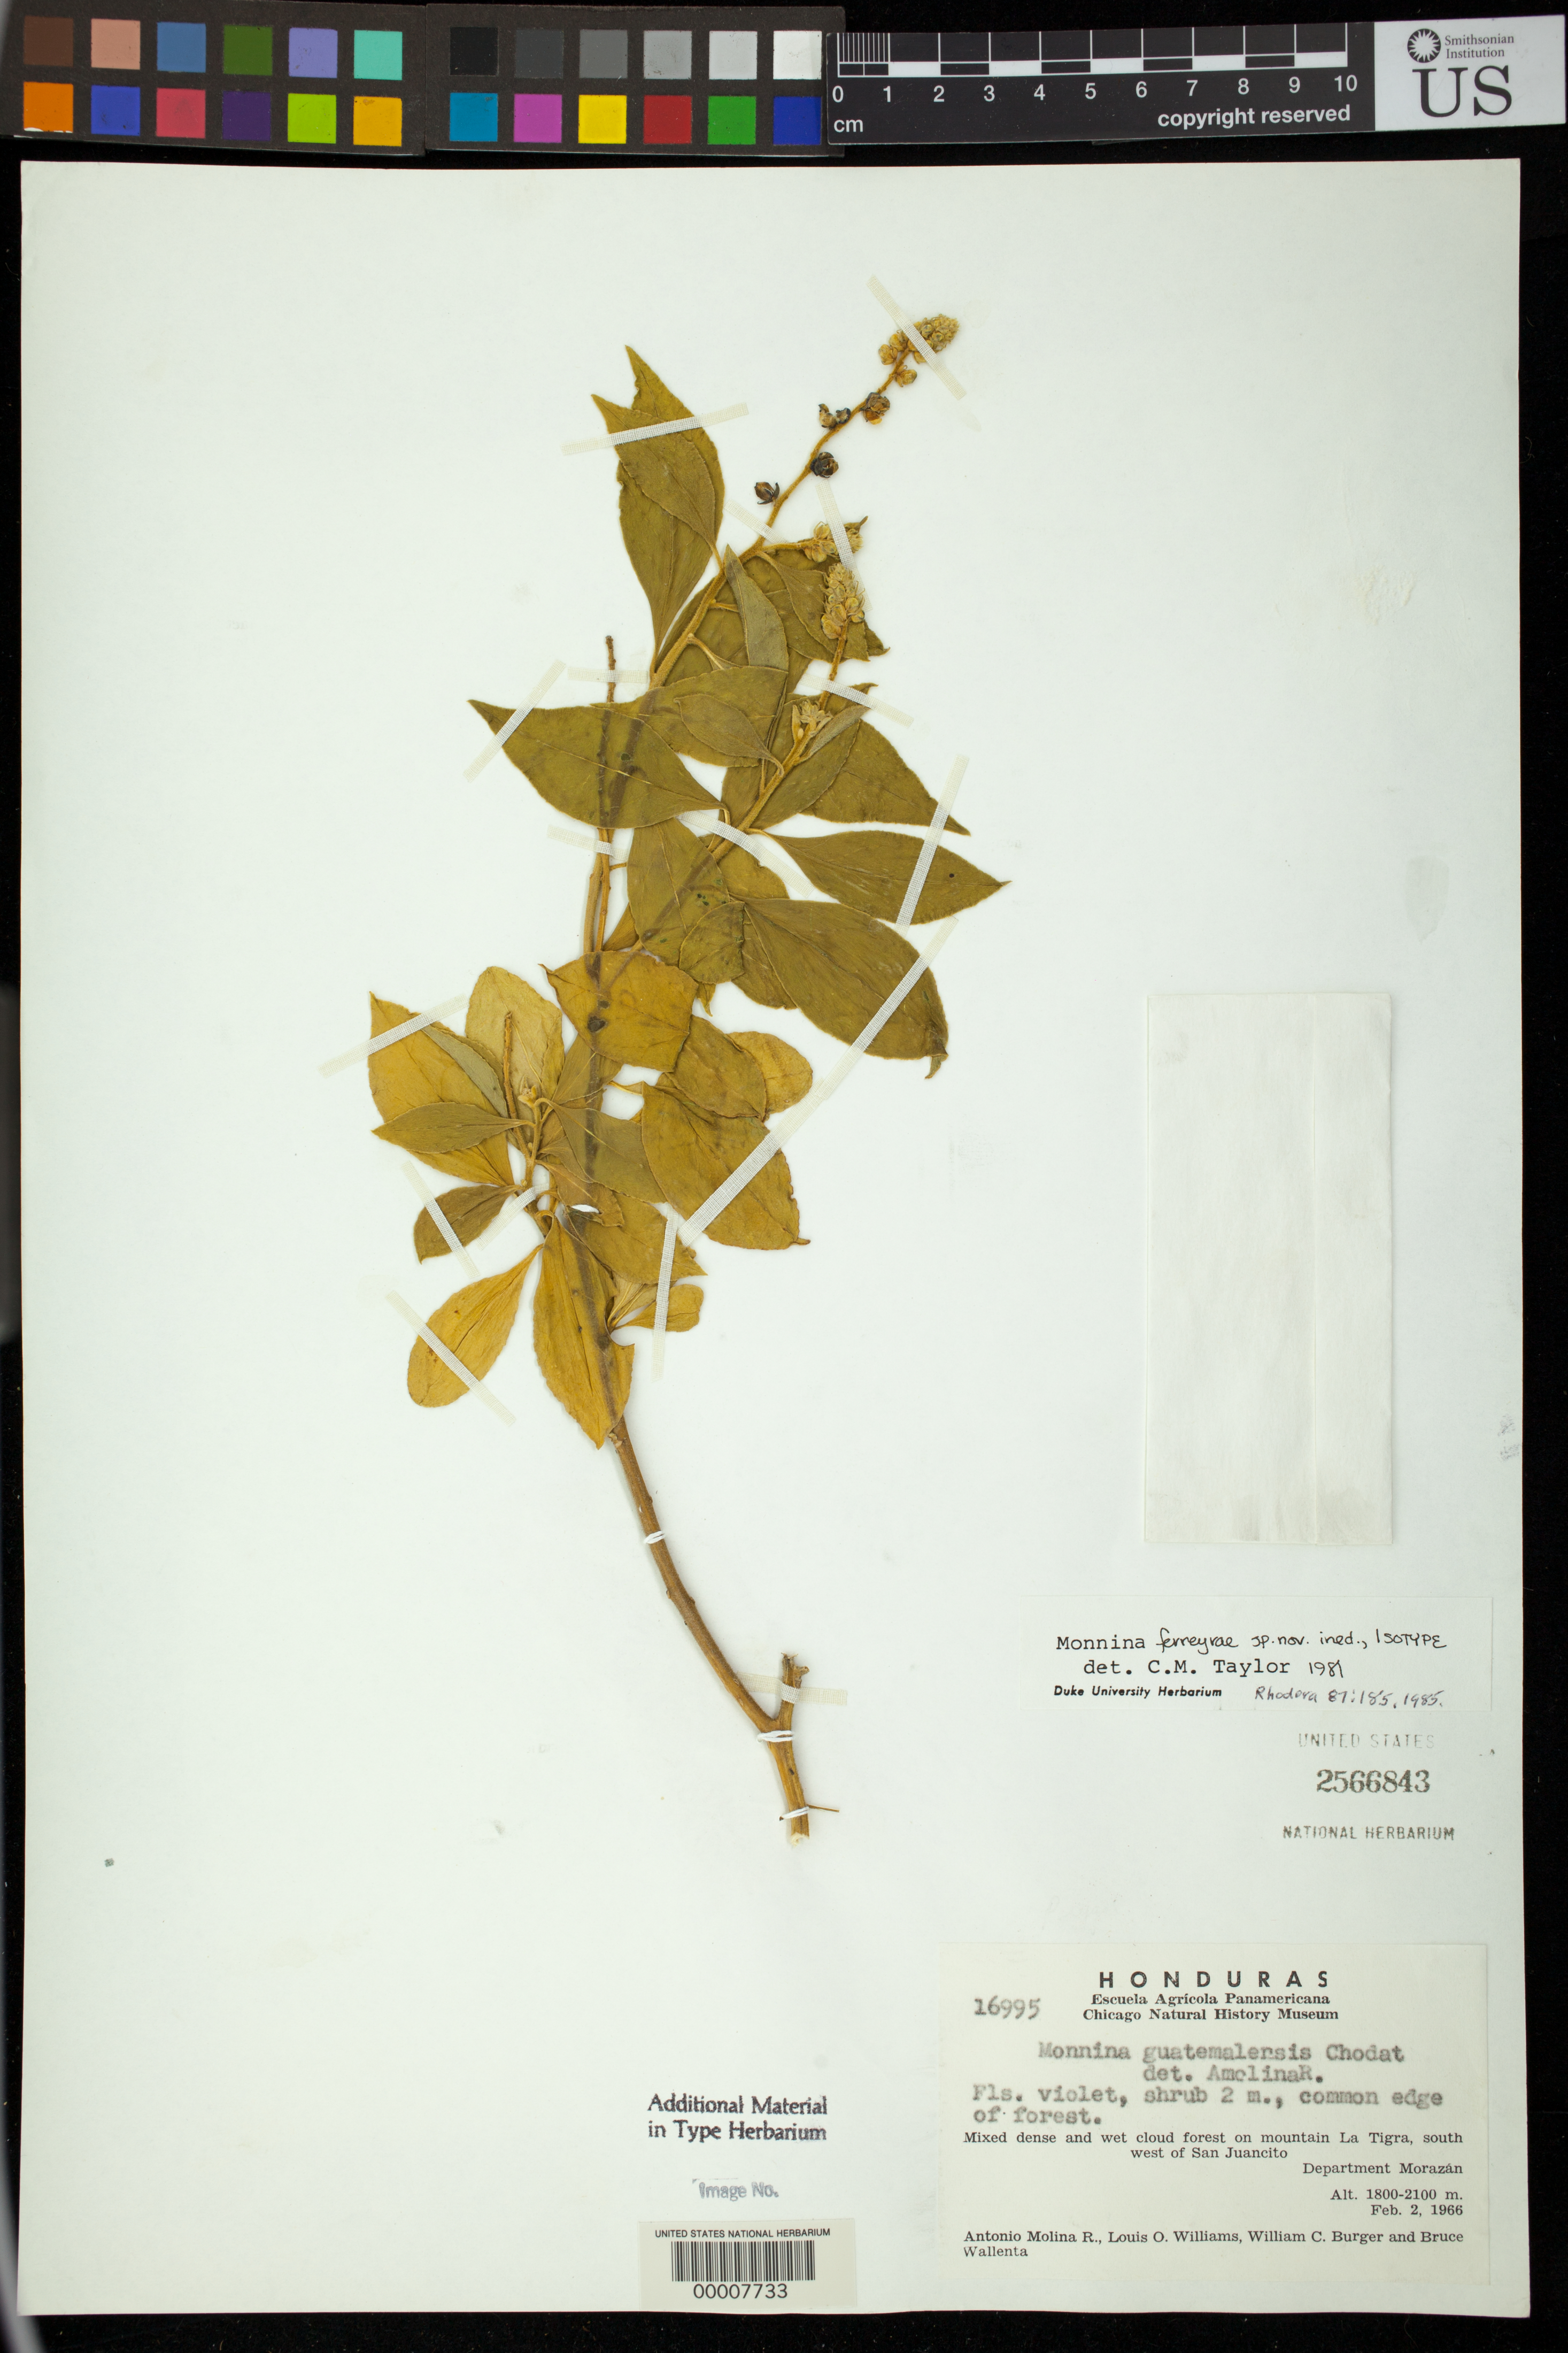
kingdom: Plantae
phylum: Tracheophyta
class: Magnoliopsida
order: Fabales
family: Polygalaceae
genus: Monnina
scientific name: Monnina ferreyrae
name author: C.M. Taylor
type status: Isotype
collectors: A. Molina R., L. O. Williams, W. Burger & B. Wallenta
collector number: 16995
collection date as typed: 02 Feb 1966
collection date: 1966-02-02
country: Honduras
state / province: Fco. Morazán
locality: SW of San Juancito on mountain La Tigra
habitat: Mixed dense and wet cloud forest.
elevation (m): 1800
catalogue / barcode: US 2566843